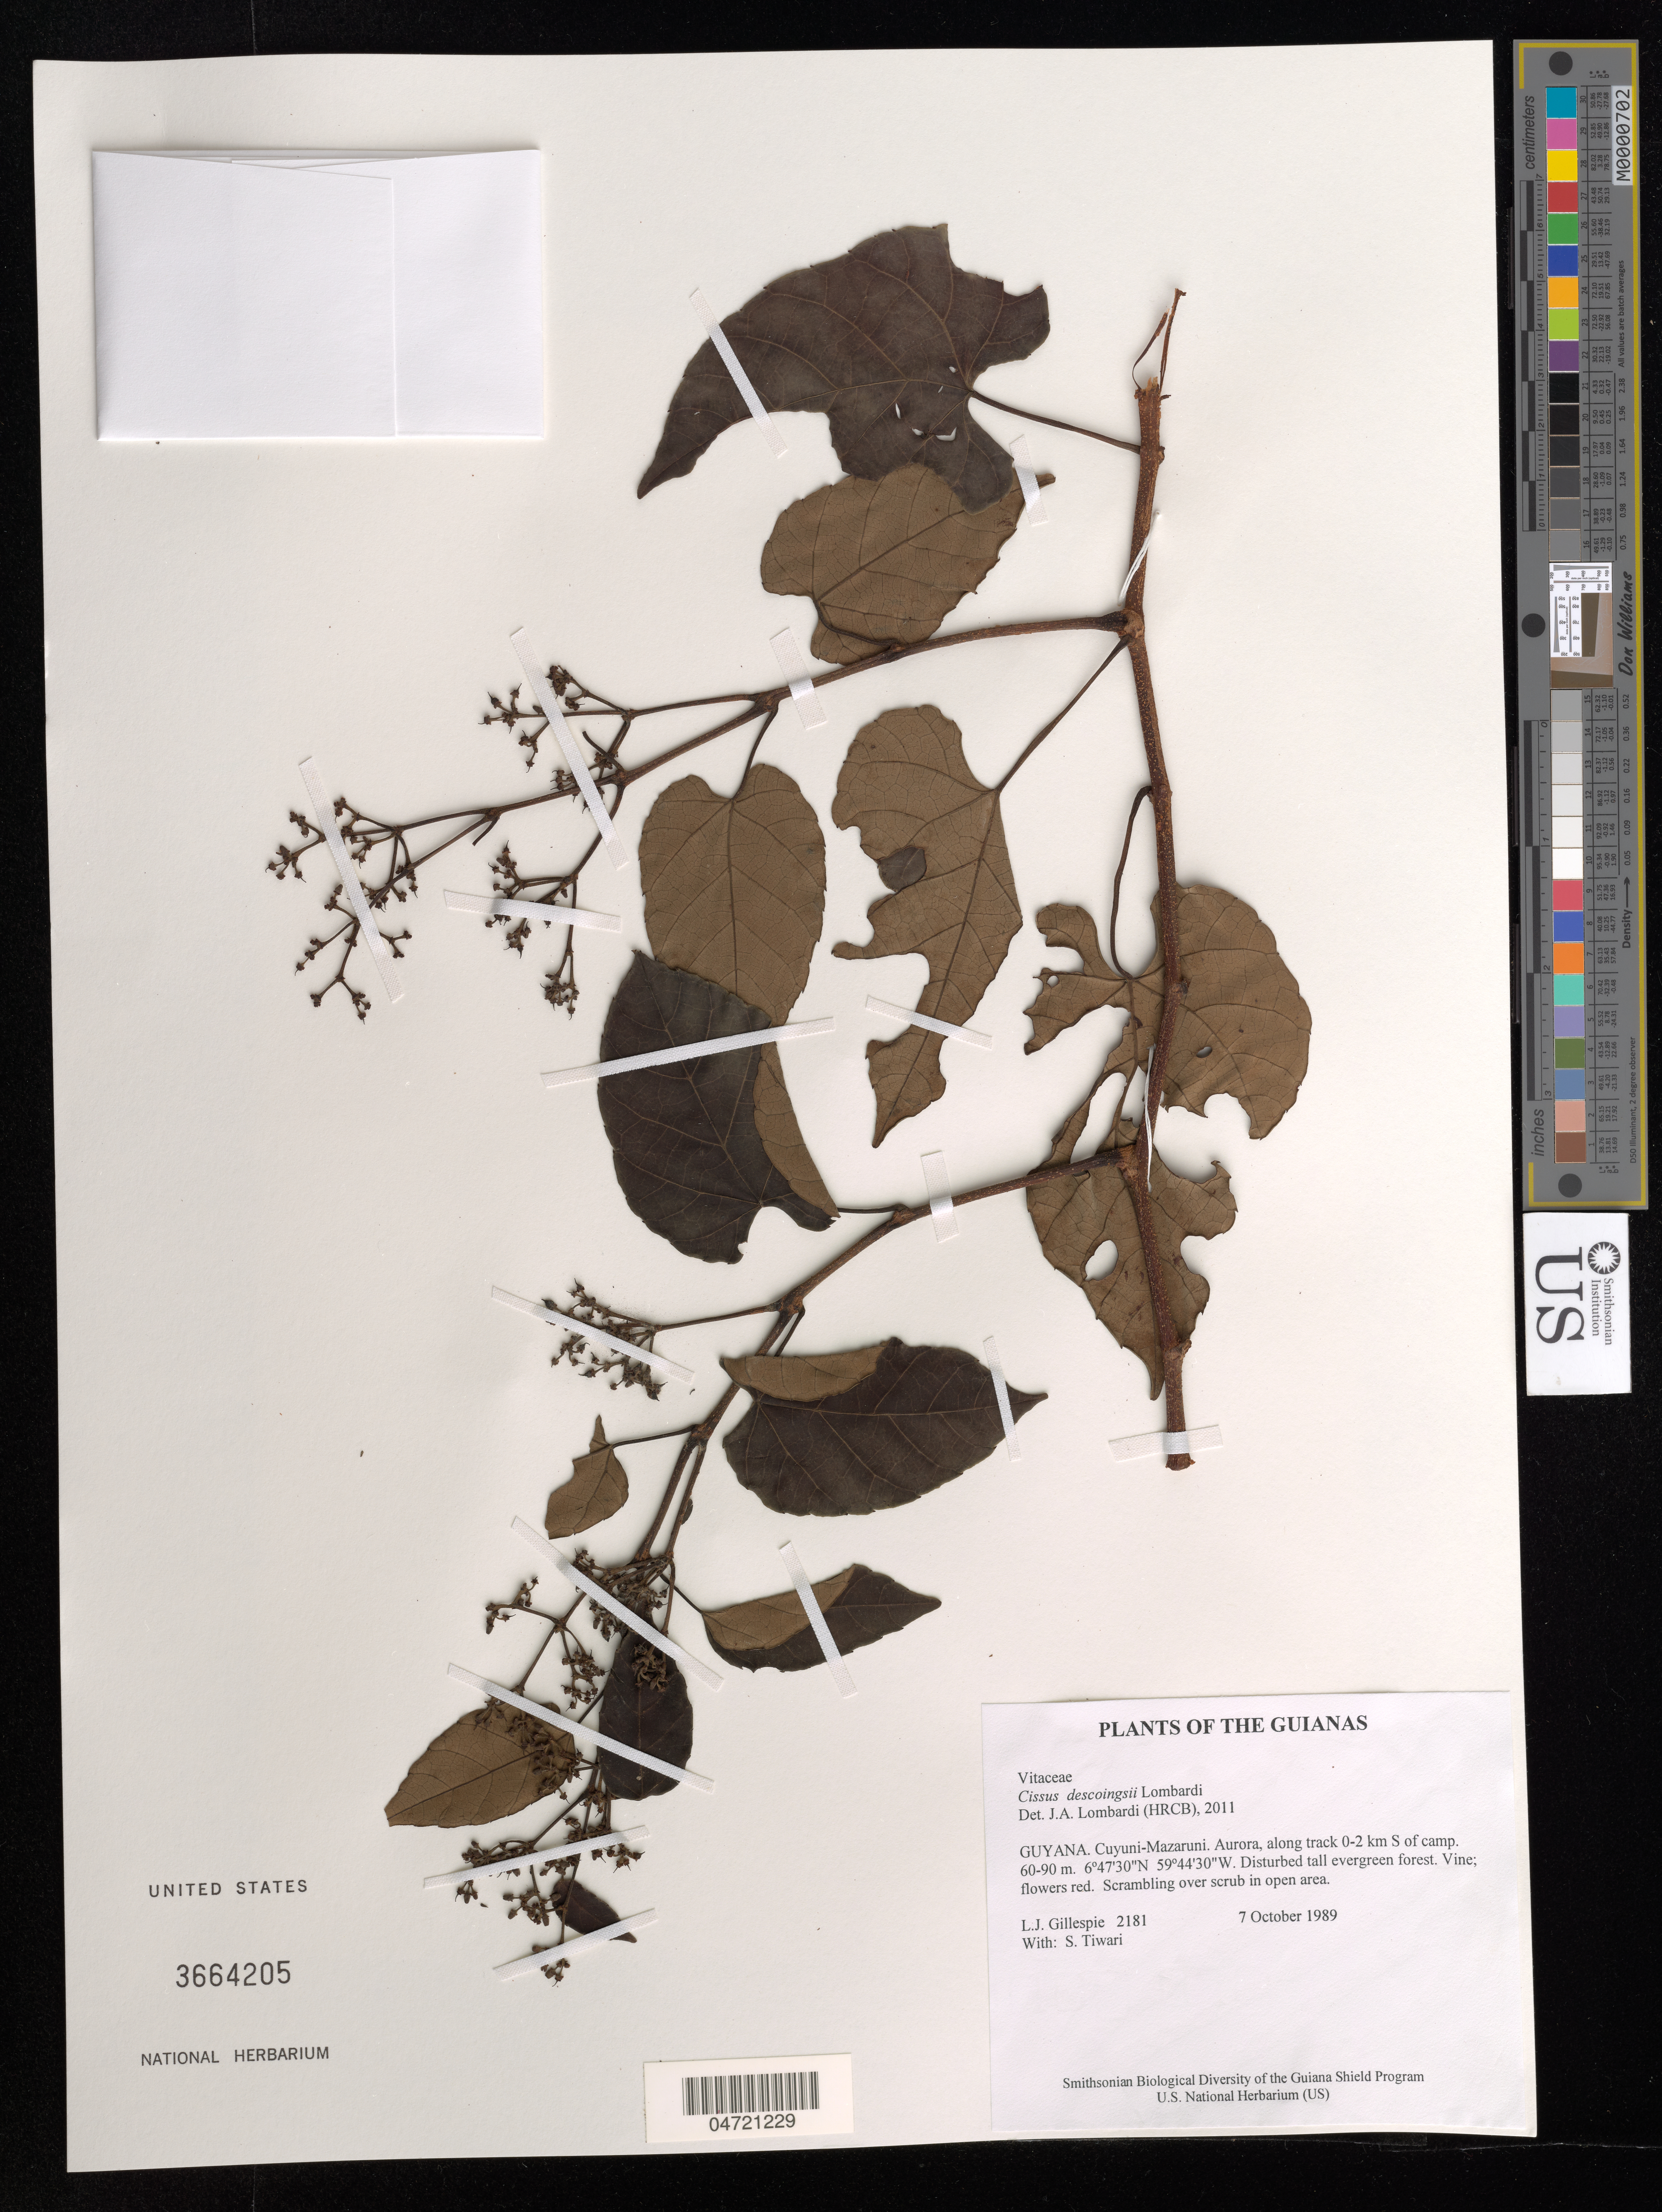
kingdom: Plantae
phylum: Tracheophyta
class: Magnoliopsida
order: Vitales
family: Vitaceae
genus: Cissus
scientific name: Cissus descoingsii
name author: Lombardi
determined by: Lombardi, Julio A.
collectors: L. J. Gillespie & S. Tiwari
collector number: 2181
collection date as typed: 7 October 1989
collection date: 1989-10-07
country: Guyana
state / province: Cuyuni-Mazaruni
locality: Aurora, along track 0-2 km S of camp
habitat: Disturbed tall evergreen forest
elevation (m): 60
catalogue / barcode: US 3664205